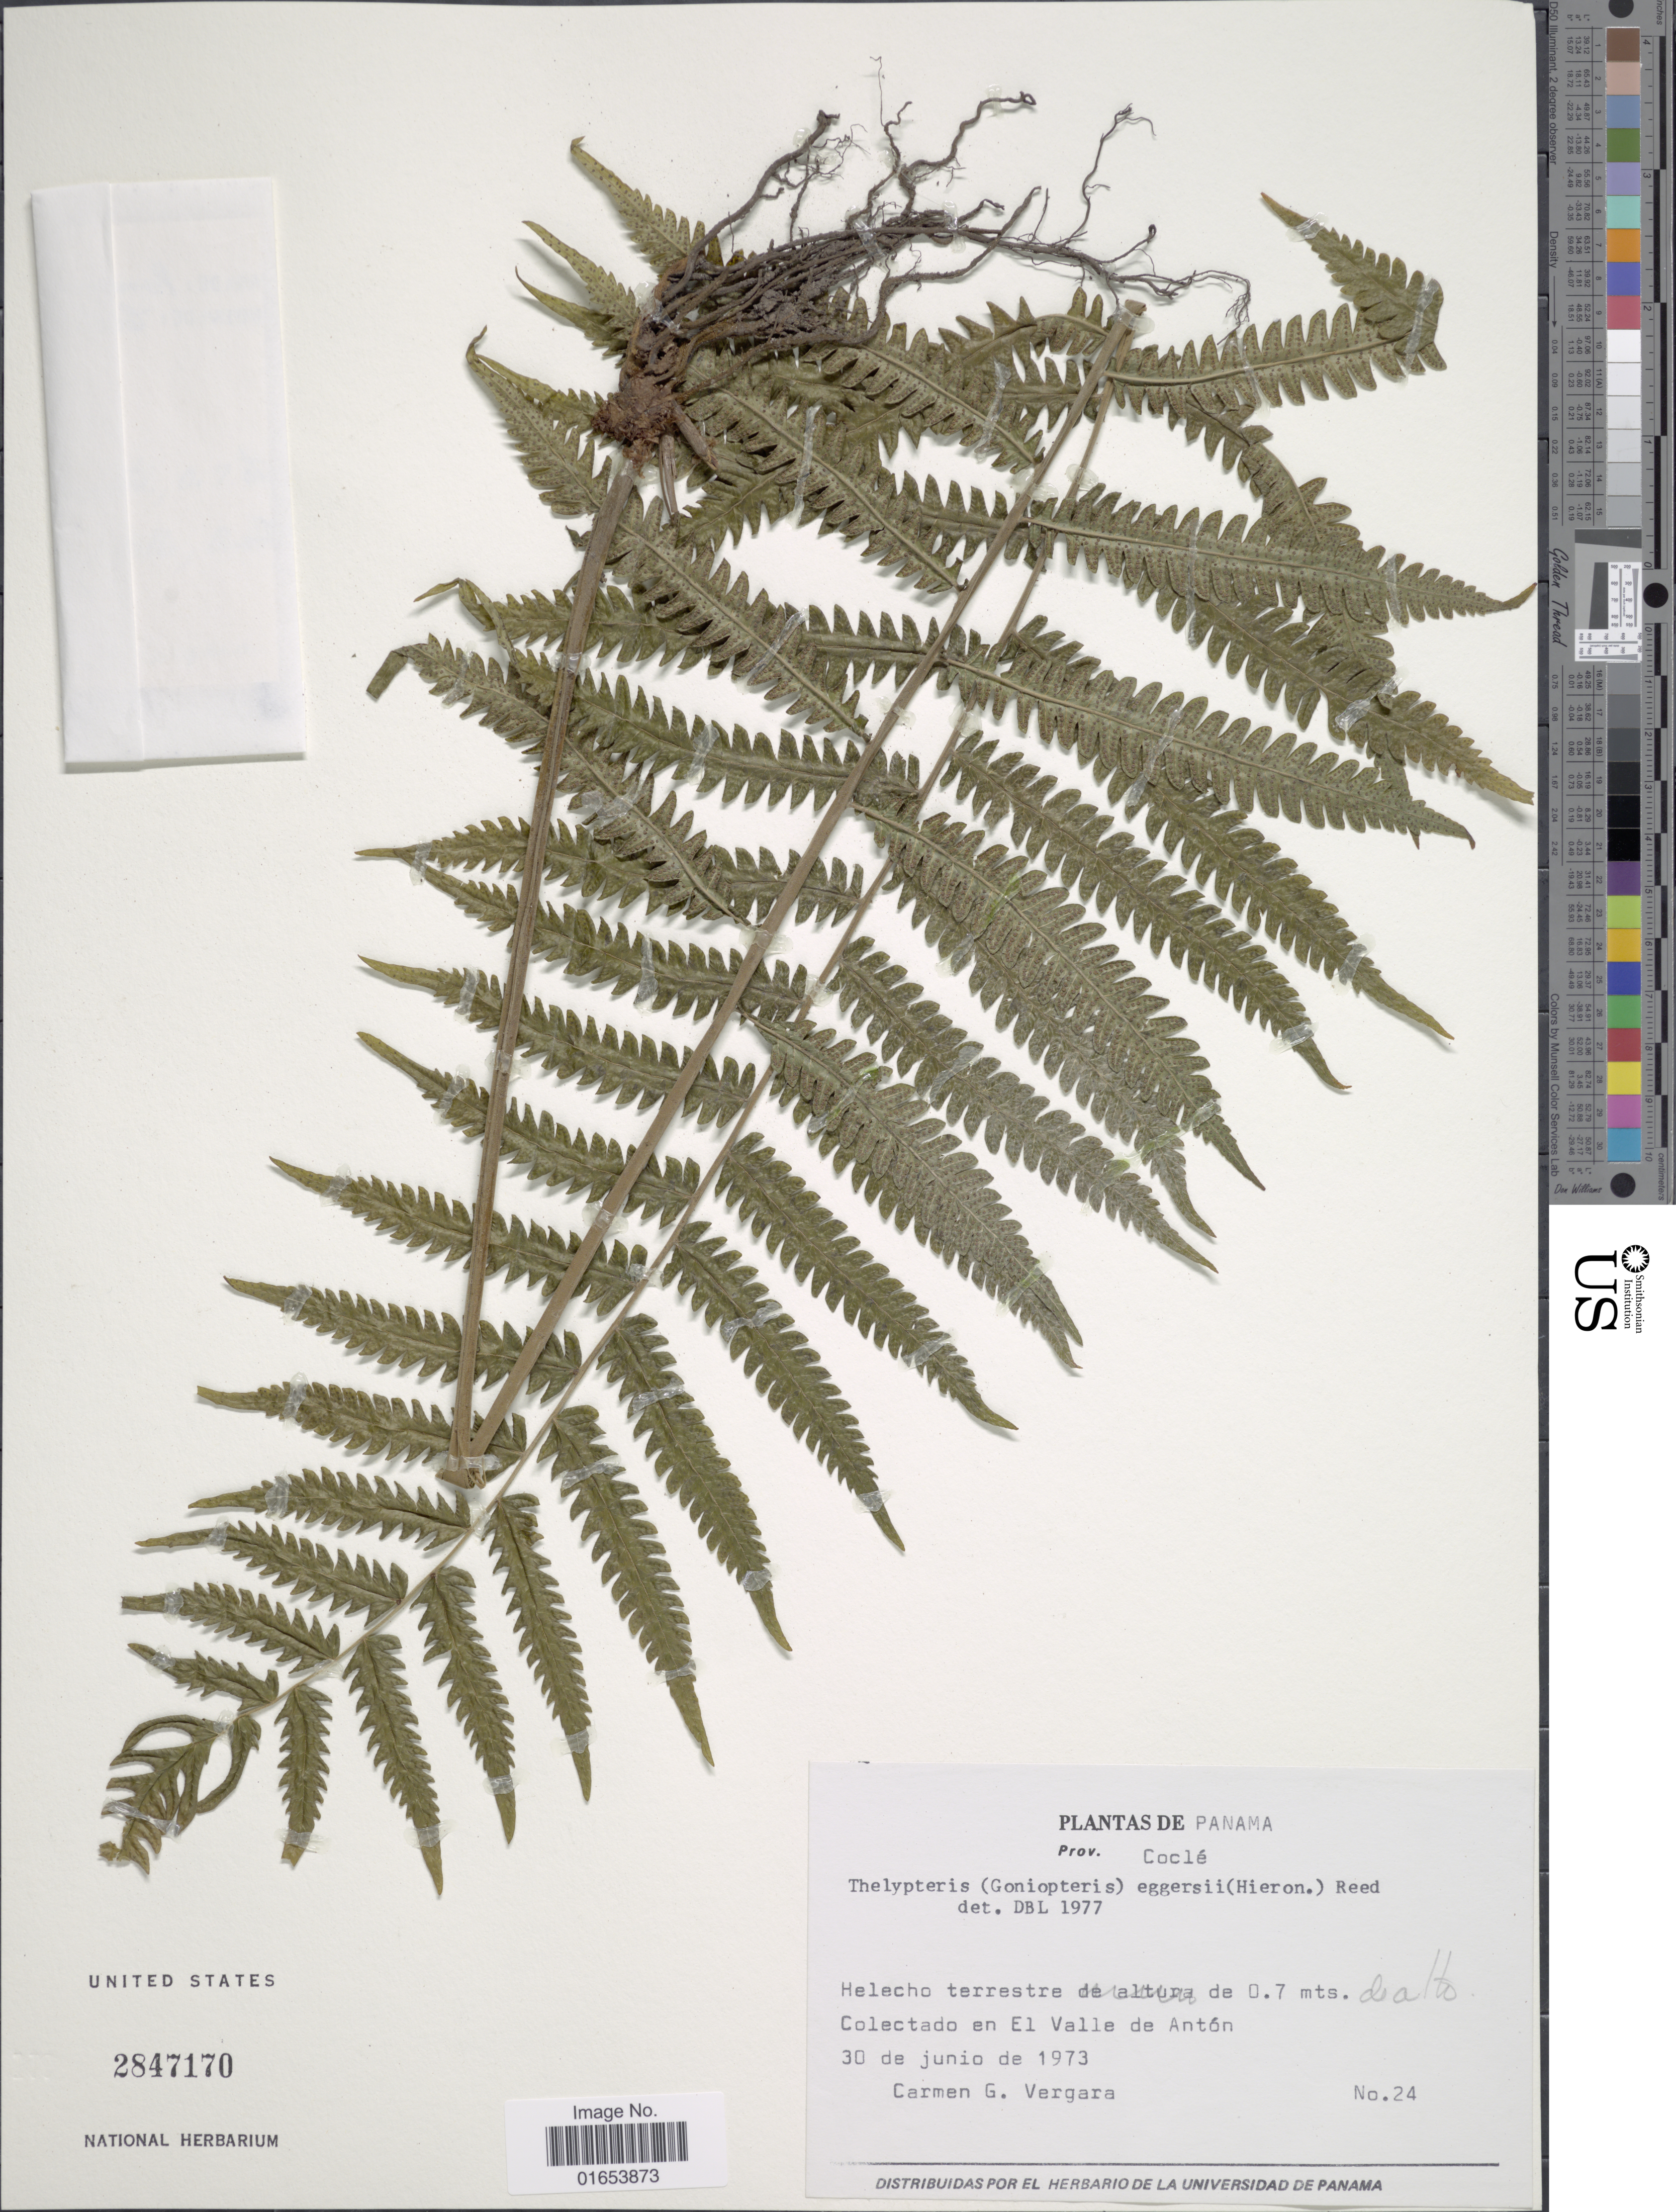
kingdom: Plantae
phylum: Tracheophyta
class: Polypodiopsida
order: Polypodiales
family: Thelypteridaceae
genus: Goniopteris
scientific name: Goniopteris eggersii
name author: (Hieron.) Alston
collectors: C. Vergara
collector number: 24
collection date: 1973-06-30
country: Panama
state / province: Coclé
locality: Prov. Cocle, Colectado en El Valle de Anton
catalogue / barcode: US 2847170